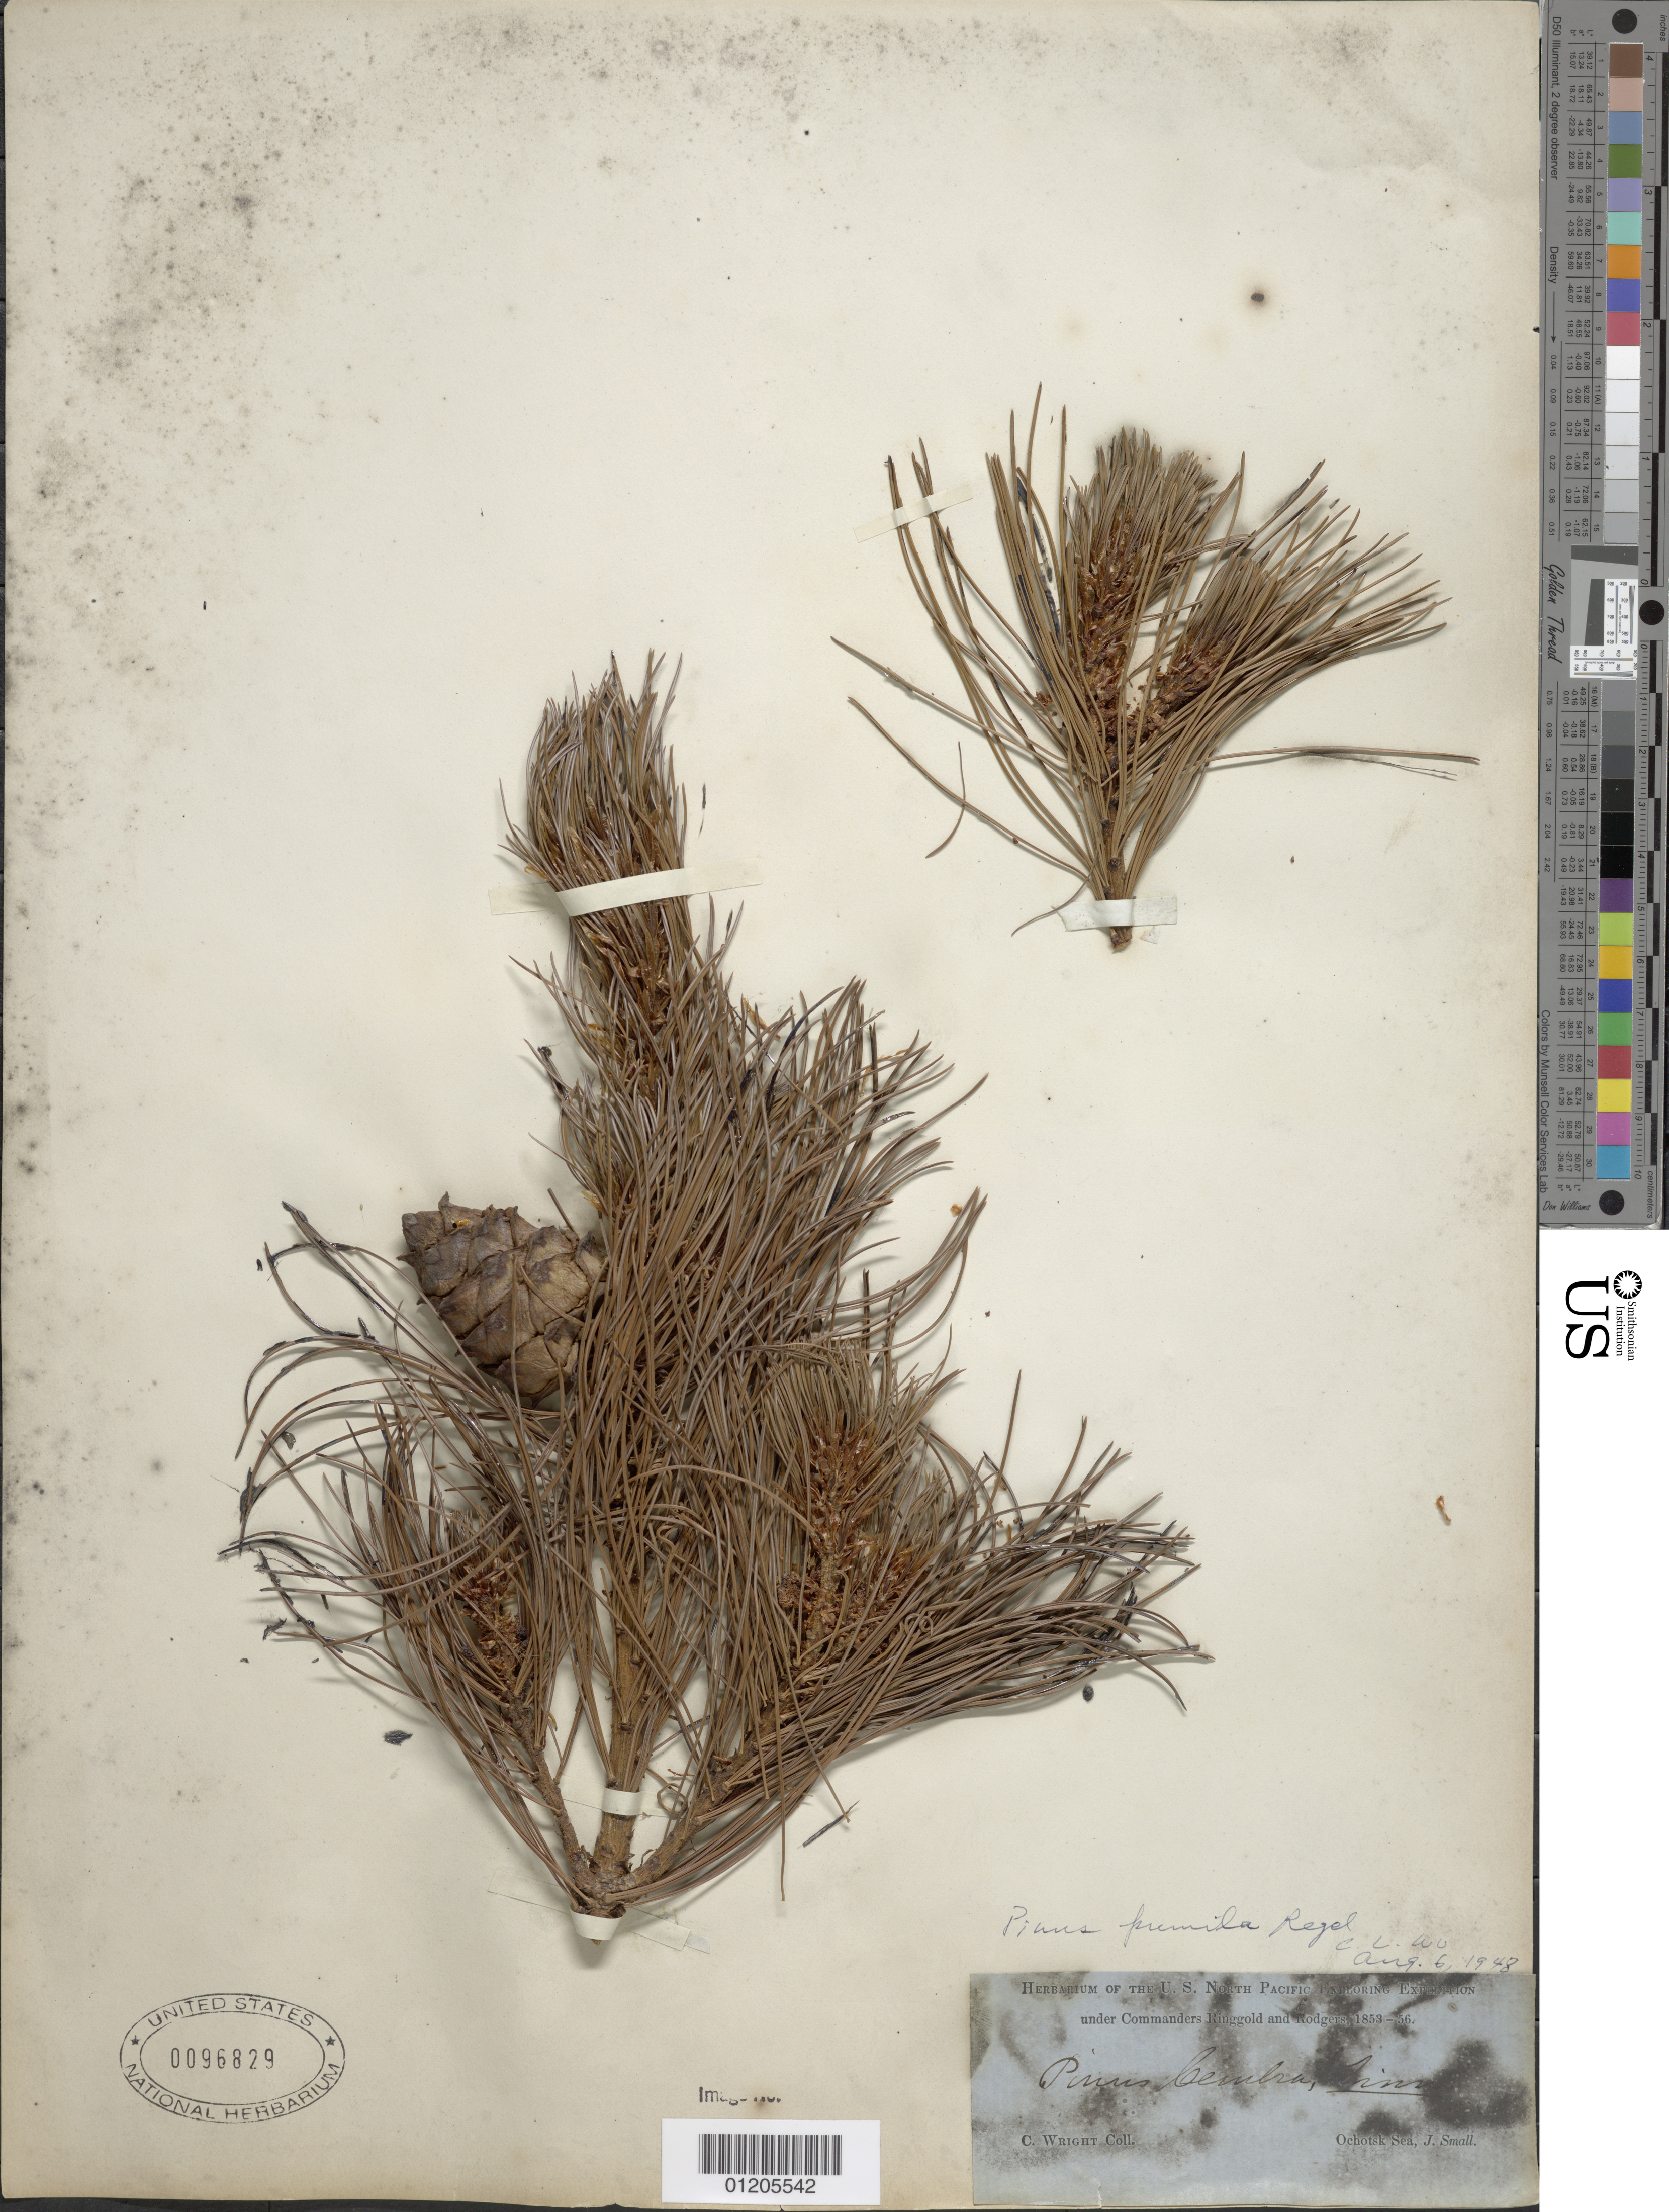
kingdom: Plantae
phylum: Tracheophyta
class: Pinopsida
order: Pinales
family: Pinaceae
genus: Pinus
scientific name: Pinus pumila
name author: (Pall.) Regel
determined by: Wood, C. L.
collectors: C. Wright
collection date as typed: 1853 to -- --- 1856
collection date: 1853/1856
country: Russian Federation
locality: Ochotsk Sea.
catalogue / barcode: US 96829